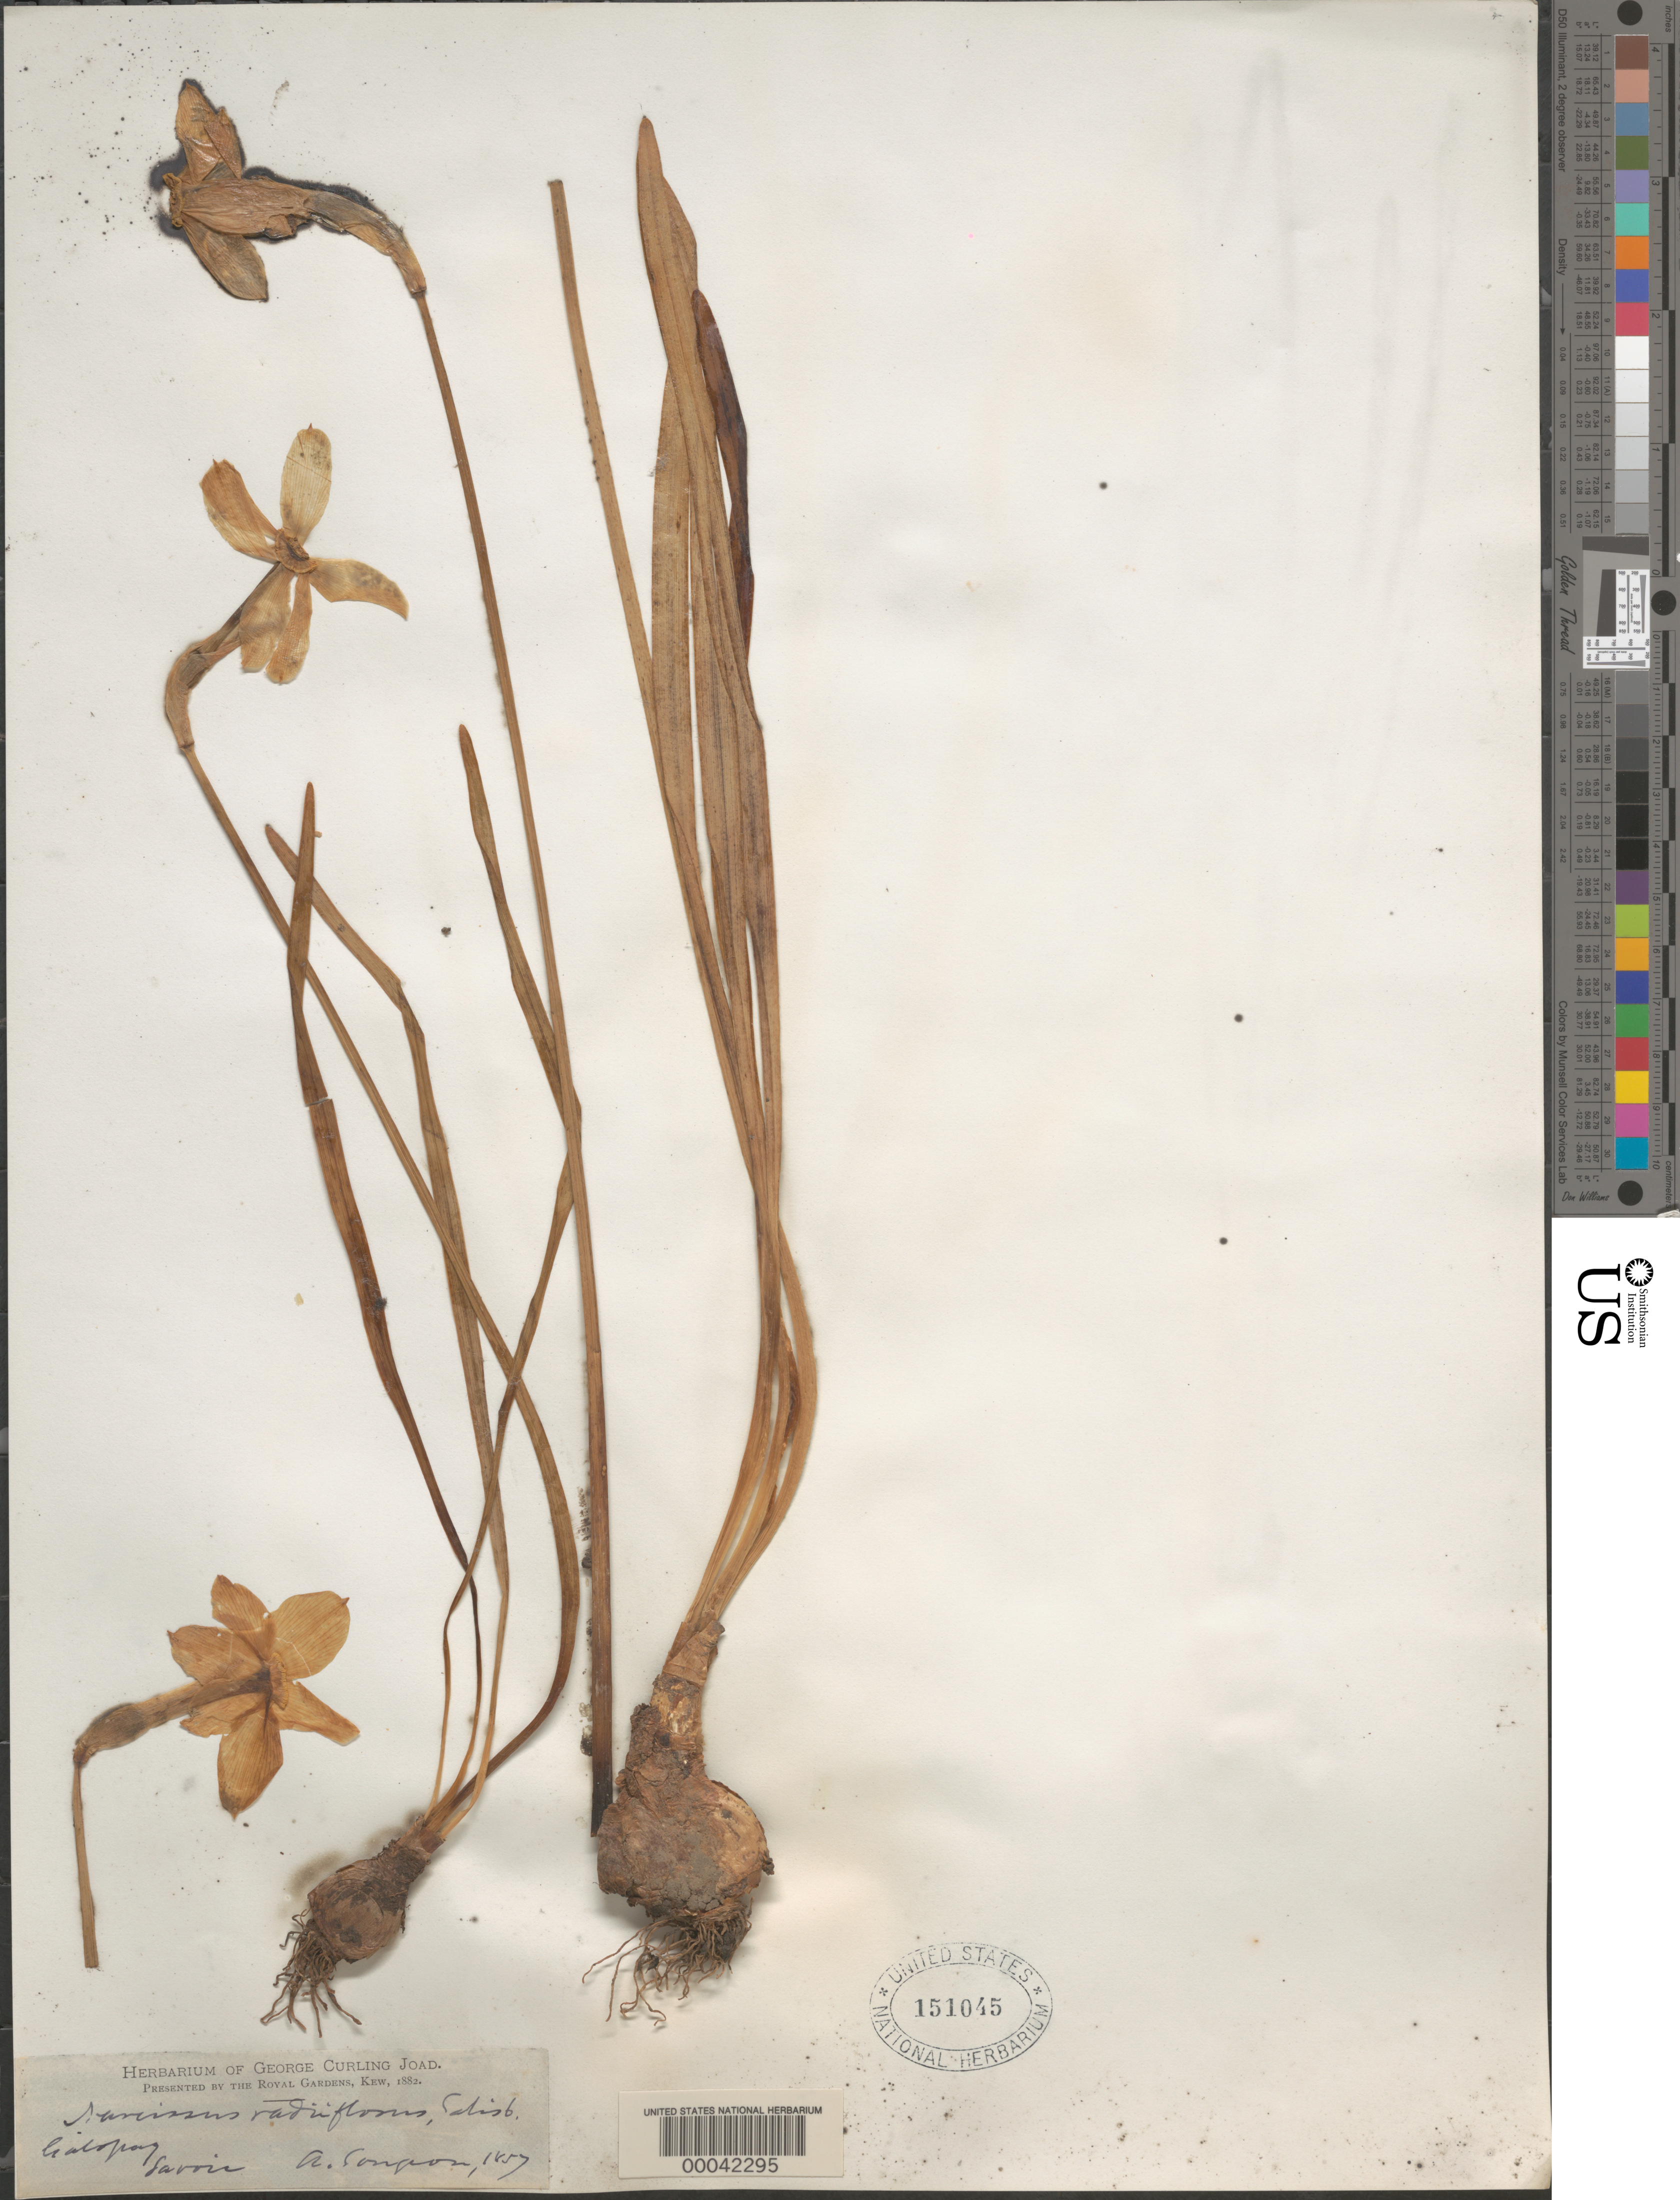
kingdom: Plantae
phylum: Tracheophyta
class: Liliopsida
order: Asparagales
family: Amaryllidaceae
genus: Narcissus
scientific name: Narcissus radiiflorus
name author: Salisb.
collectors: ex herb. George Curling Joad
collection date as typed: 1857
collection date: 1857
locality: Savoie, galopang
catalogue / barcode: US 151045